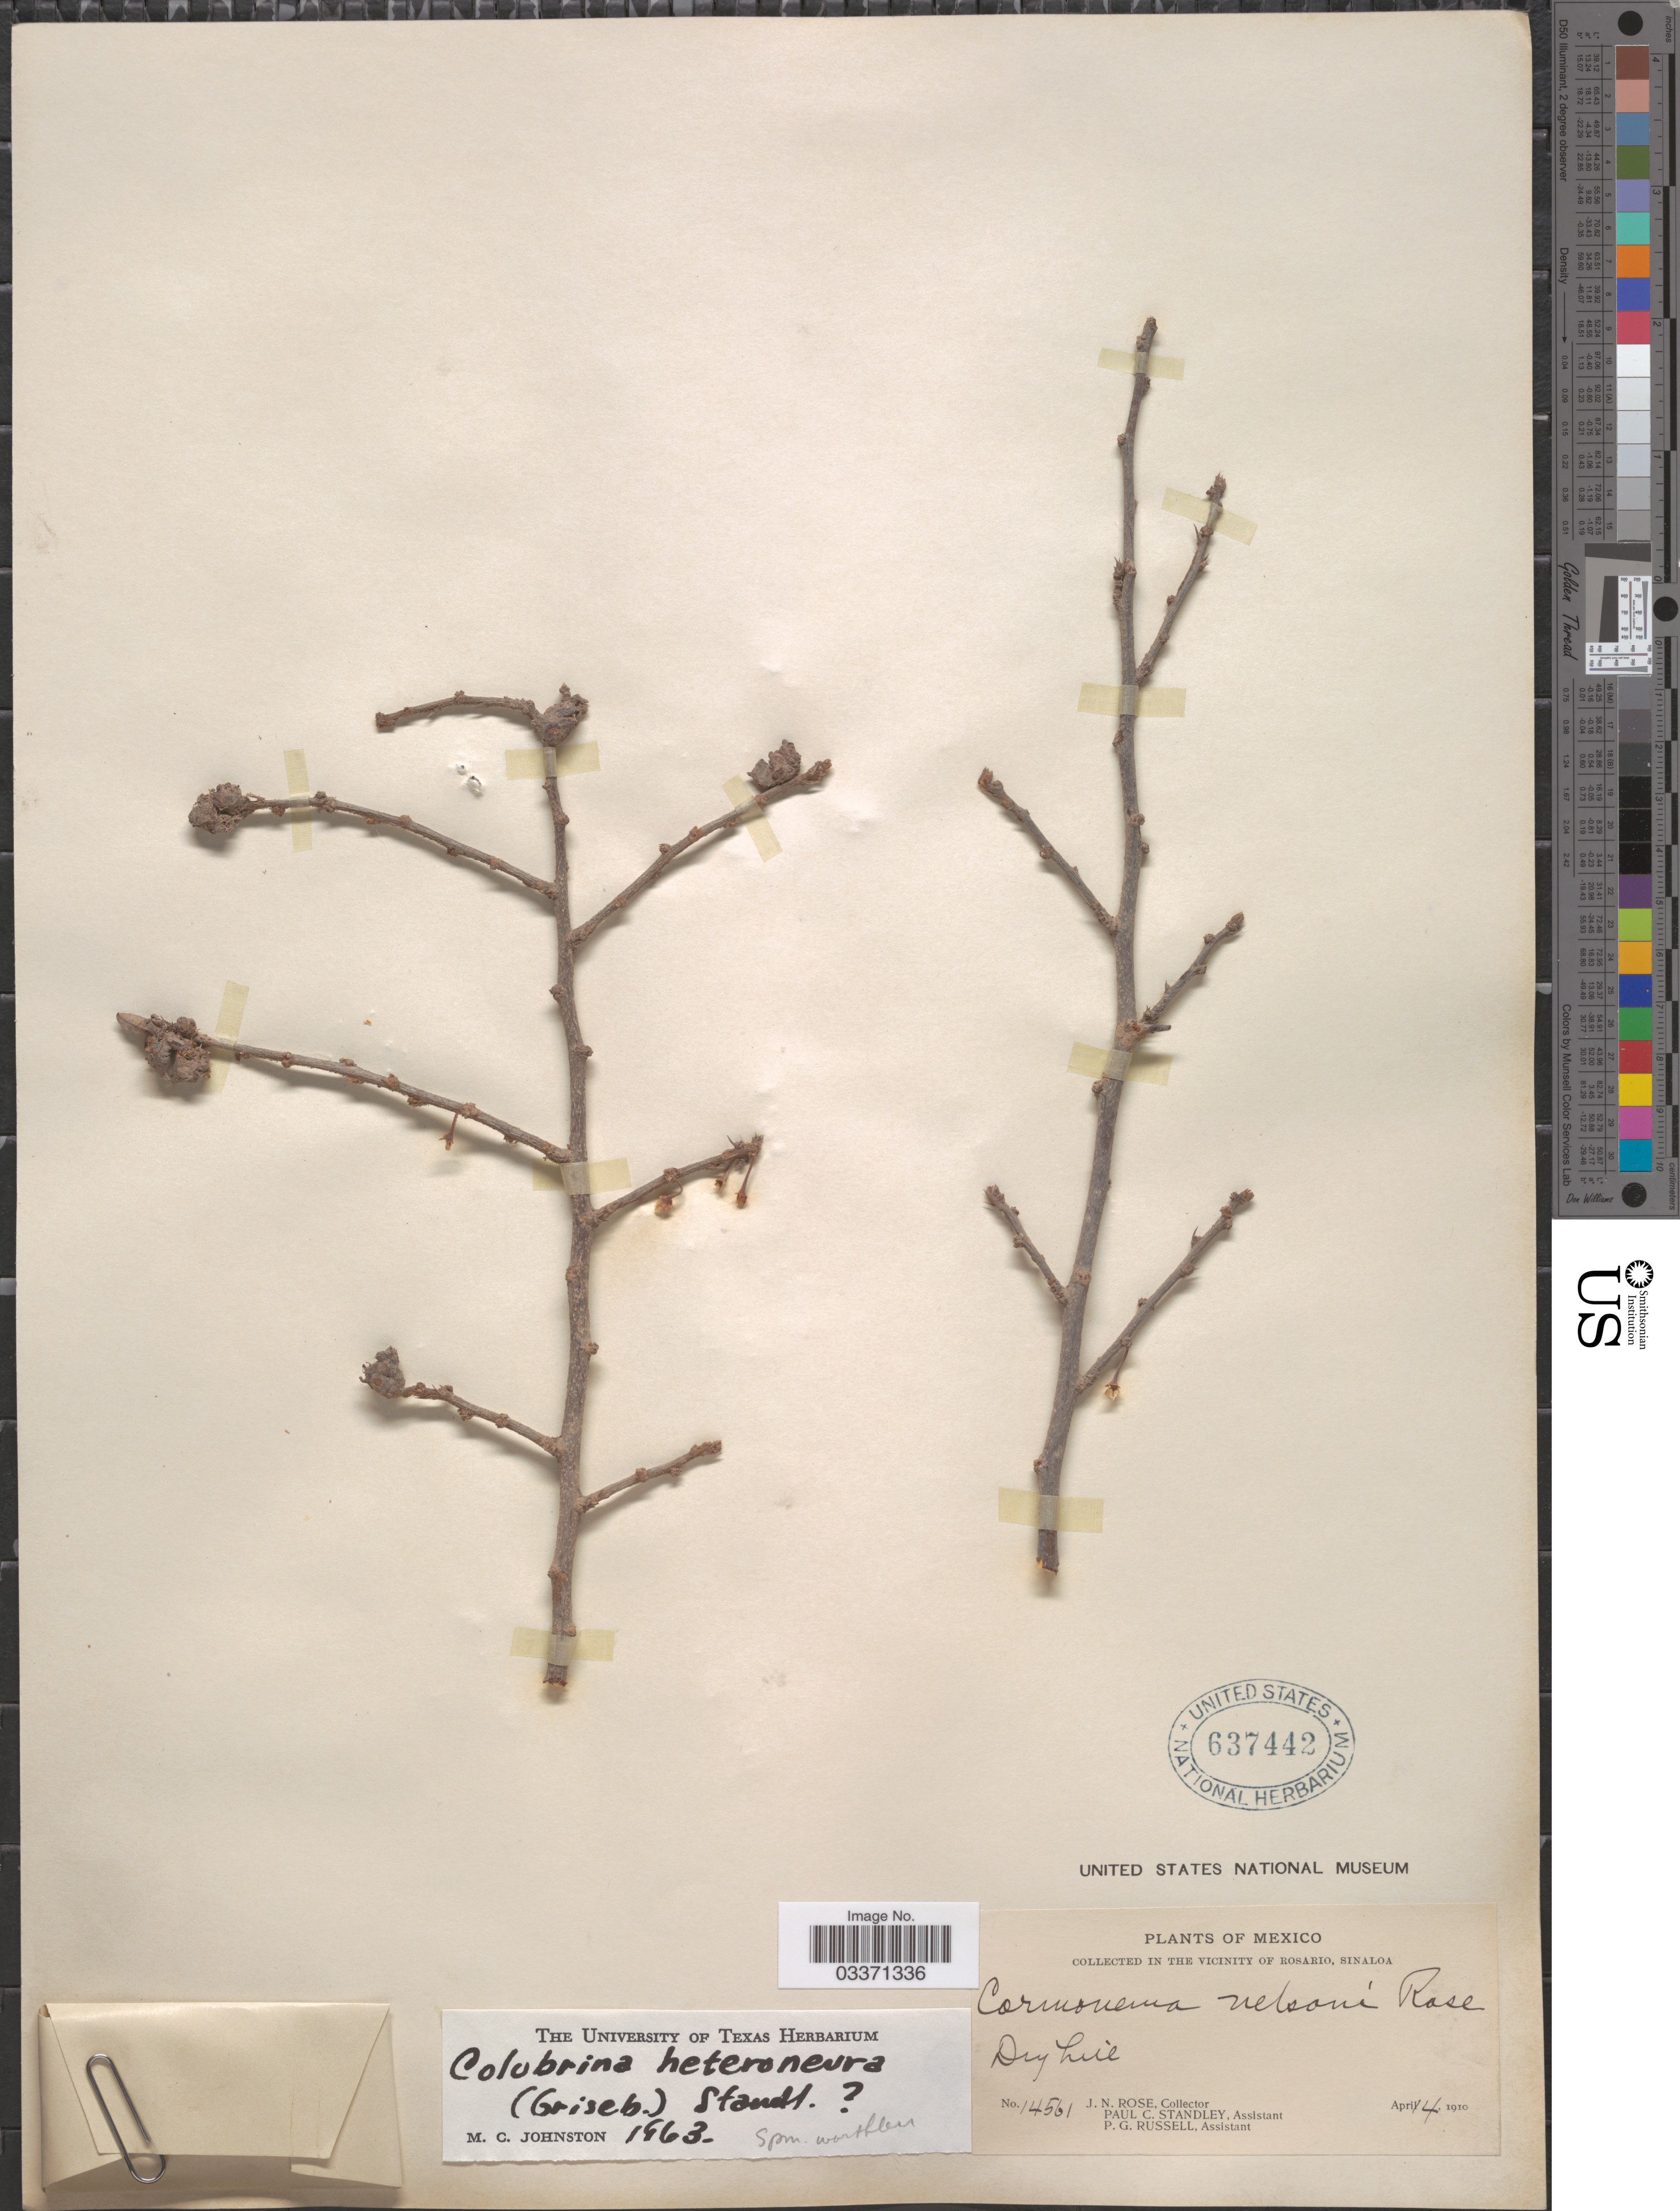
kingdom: Plantae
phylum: Tracheophyta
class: Magnoliopsida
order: Rosales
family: Rhamnaceae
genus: Colubrina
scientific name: Colubrina heteroneura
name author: (Griseb.) Standl.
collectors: J. N. Rose, P. C. Standley & P. G. Russell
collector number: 14561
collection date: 1910-04-14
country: Mexico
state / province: Sinaloa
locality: In the vicinity of Rosario.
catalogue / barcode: US 637442